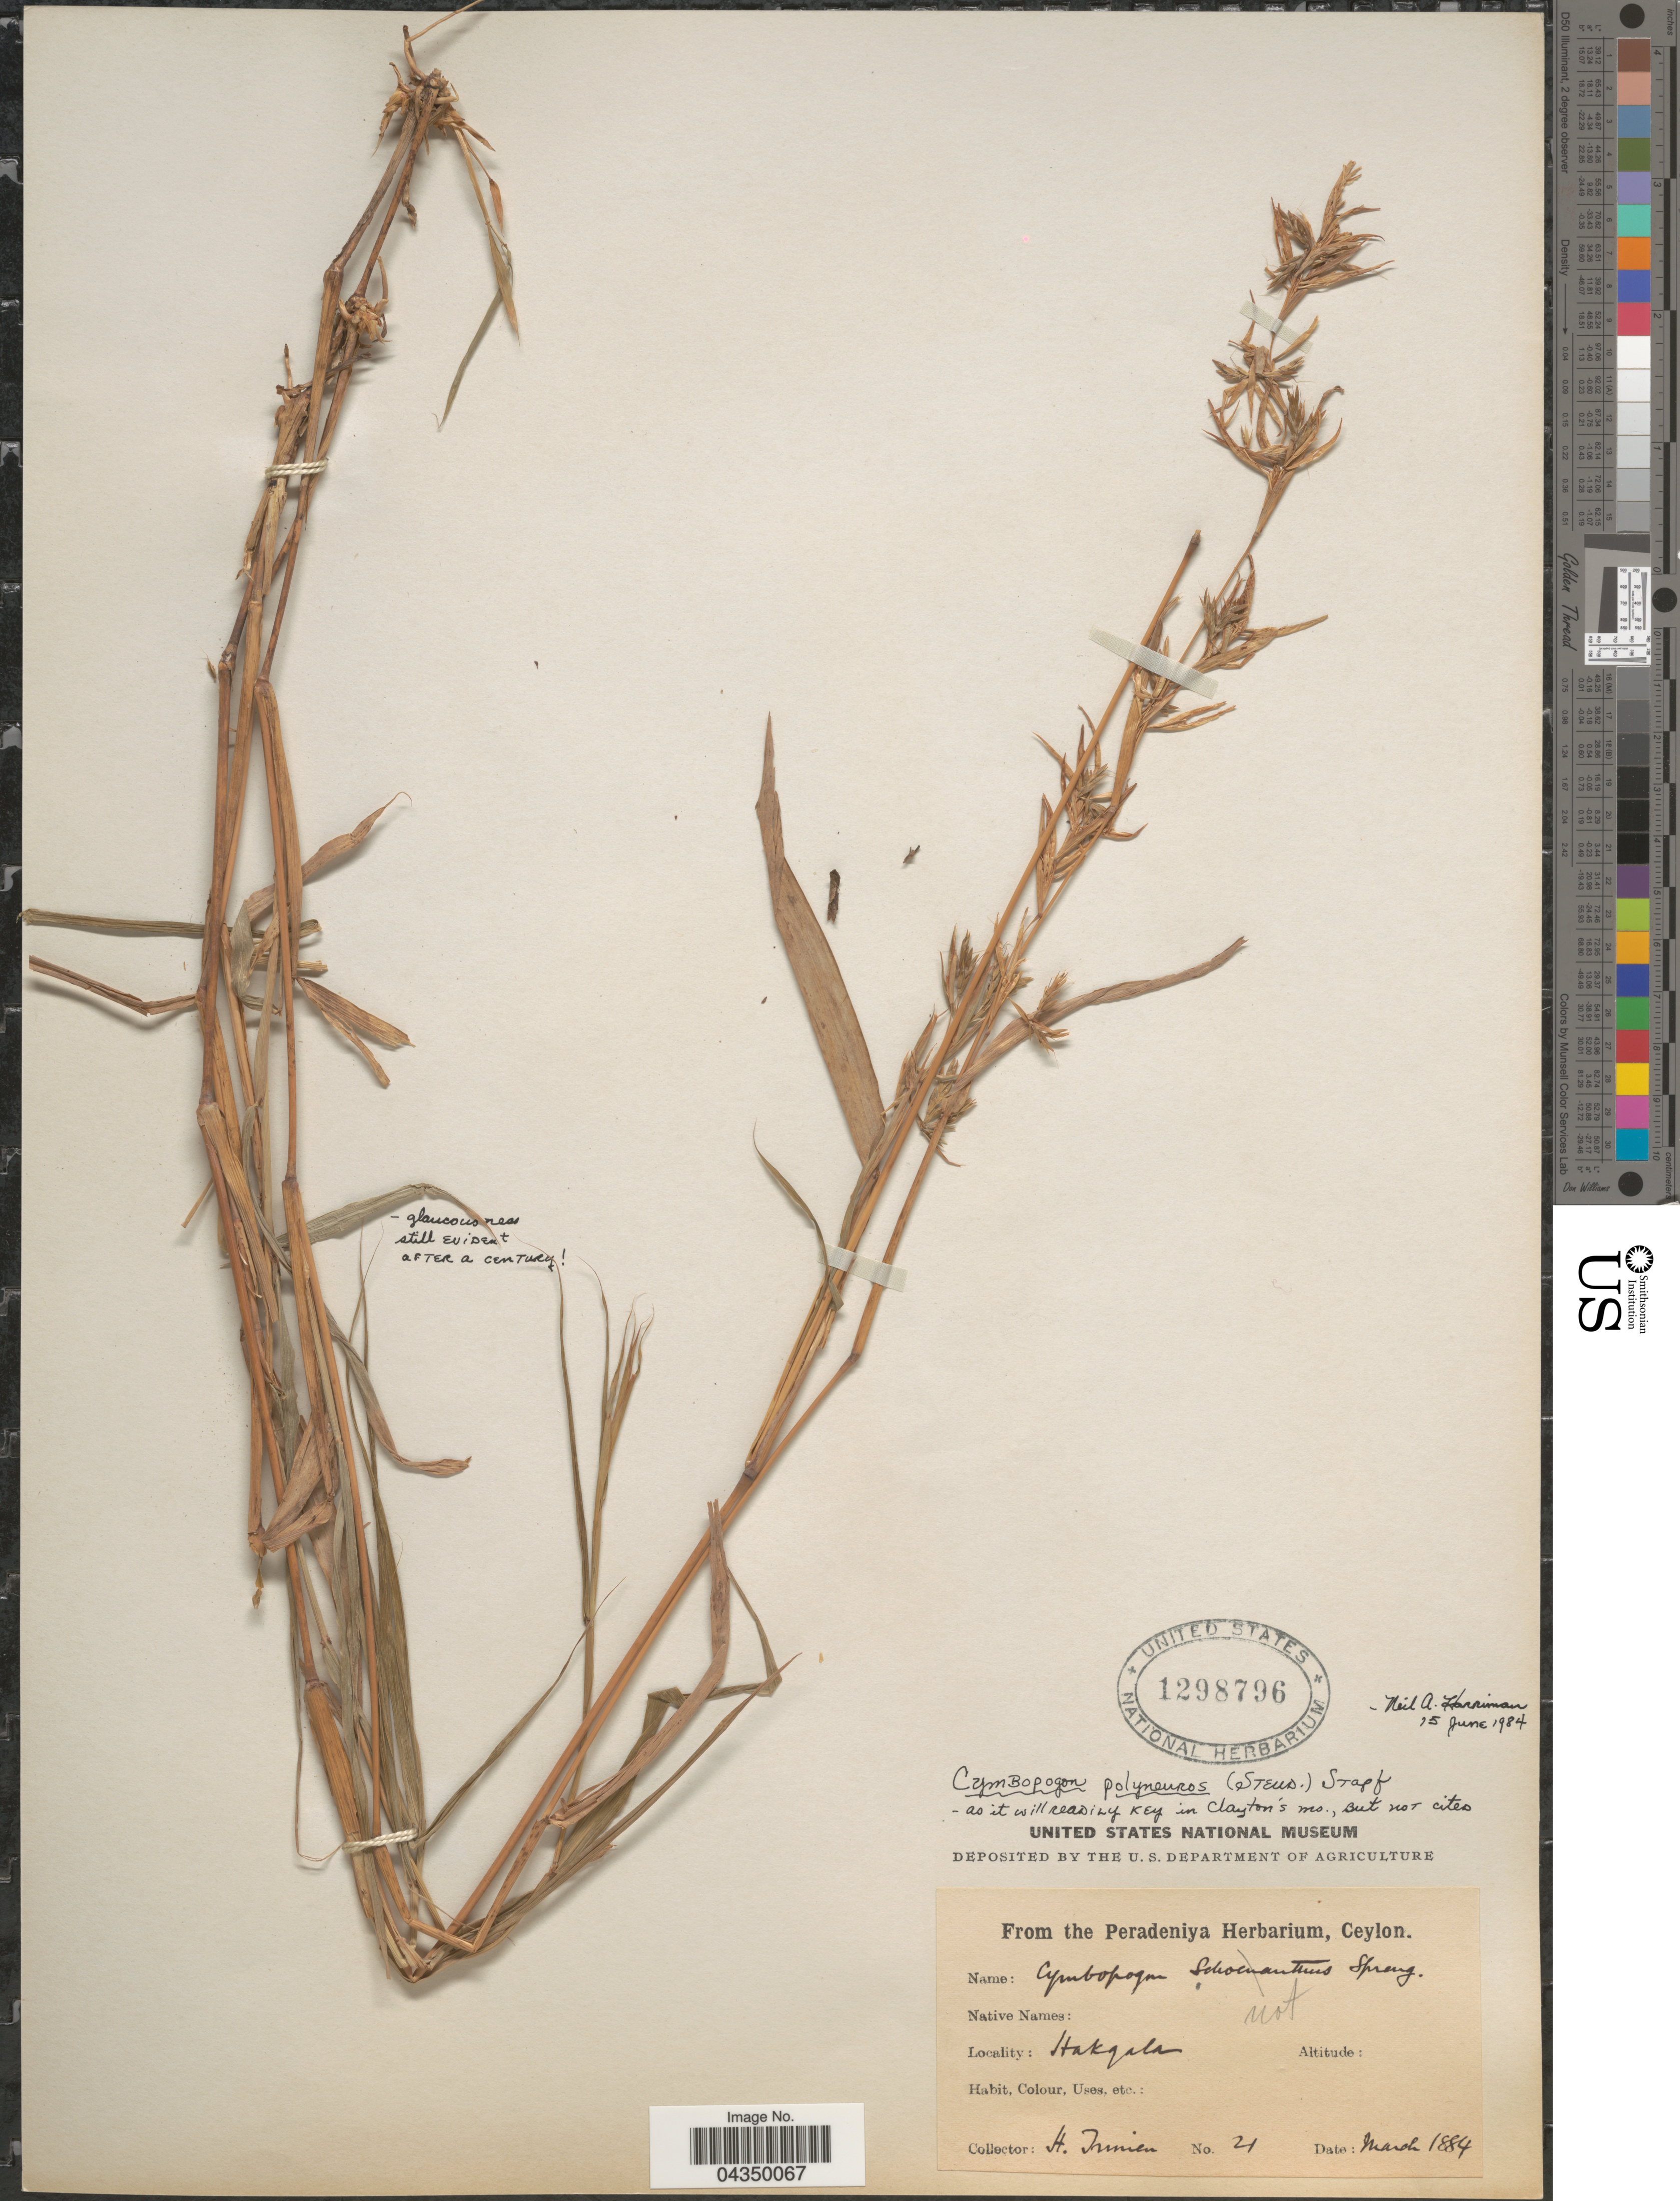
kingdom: Plantae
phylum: Tracheophyta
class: Liliopsida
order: Poales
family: Poaceae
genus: Cymbopogon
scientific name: Cymbopogon polyneuros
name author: Stapf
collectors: H. Trimen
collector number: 21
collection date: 1884-03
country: Sri Lanka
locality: Itakgala.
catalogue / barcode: US 1298796